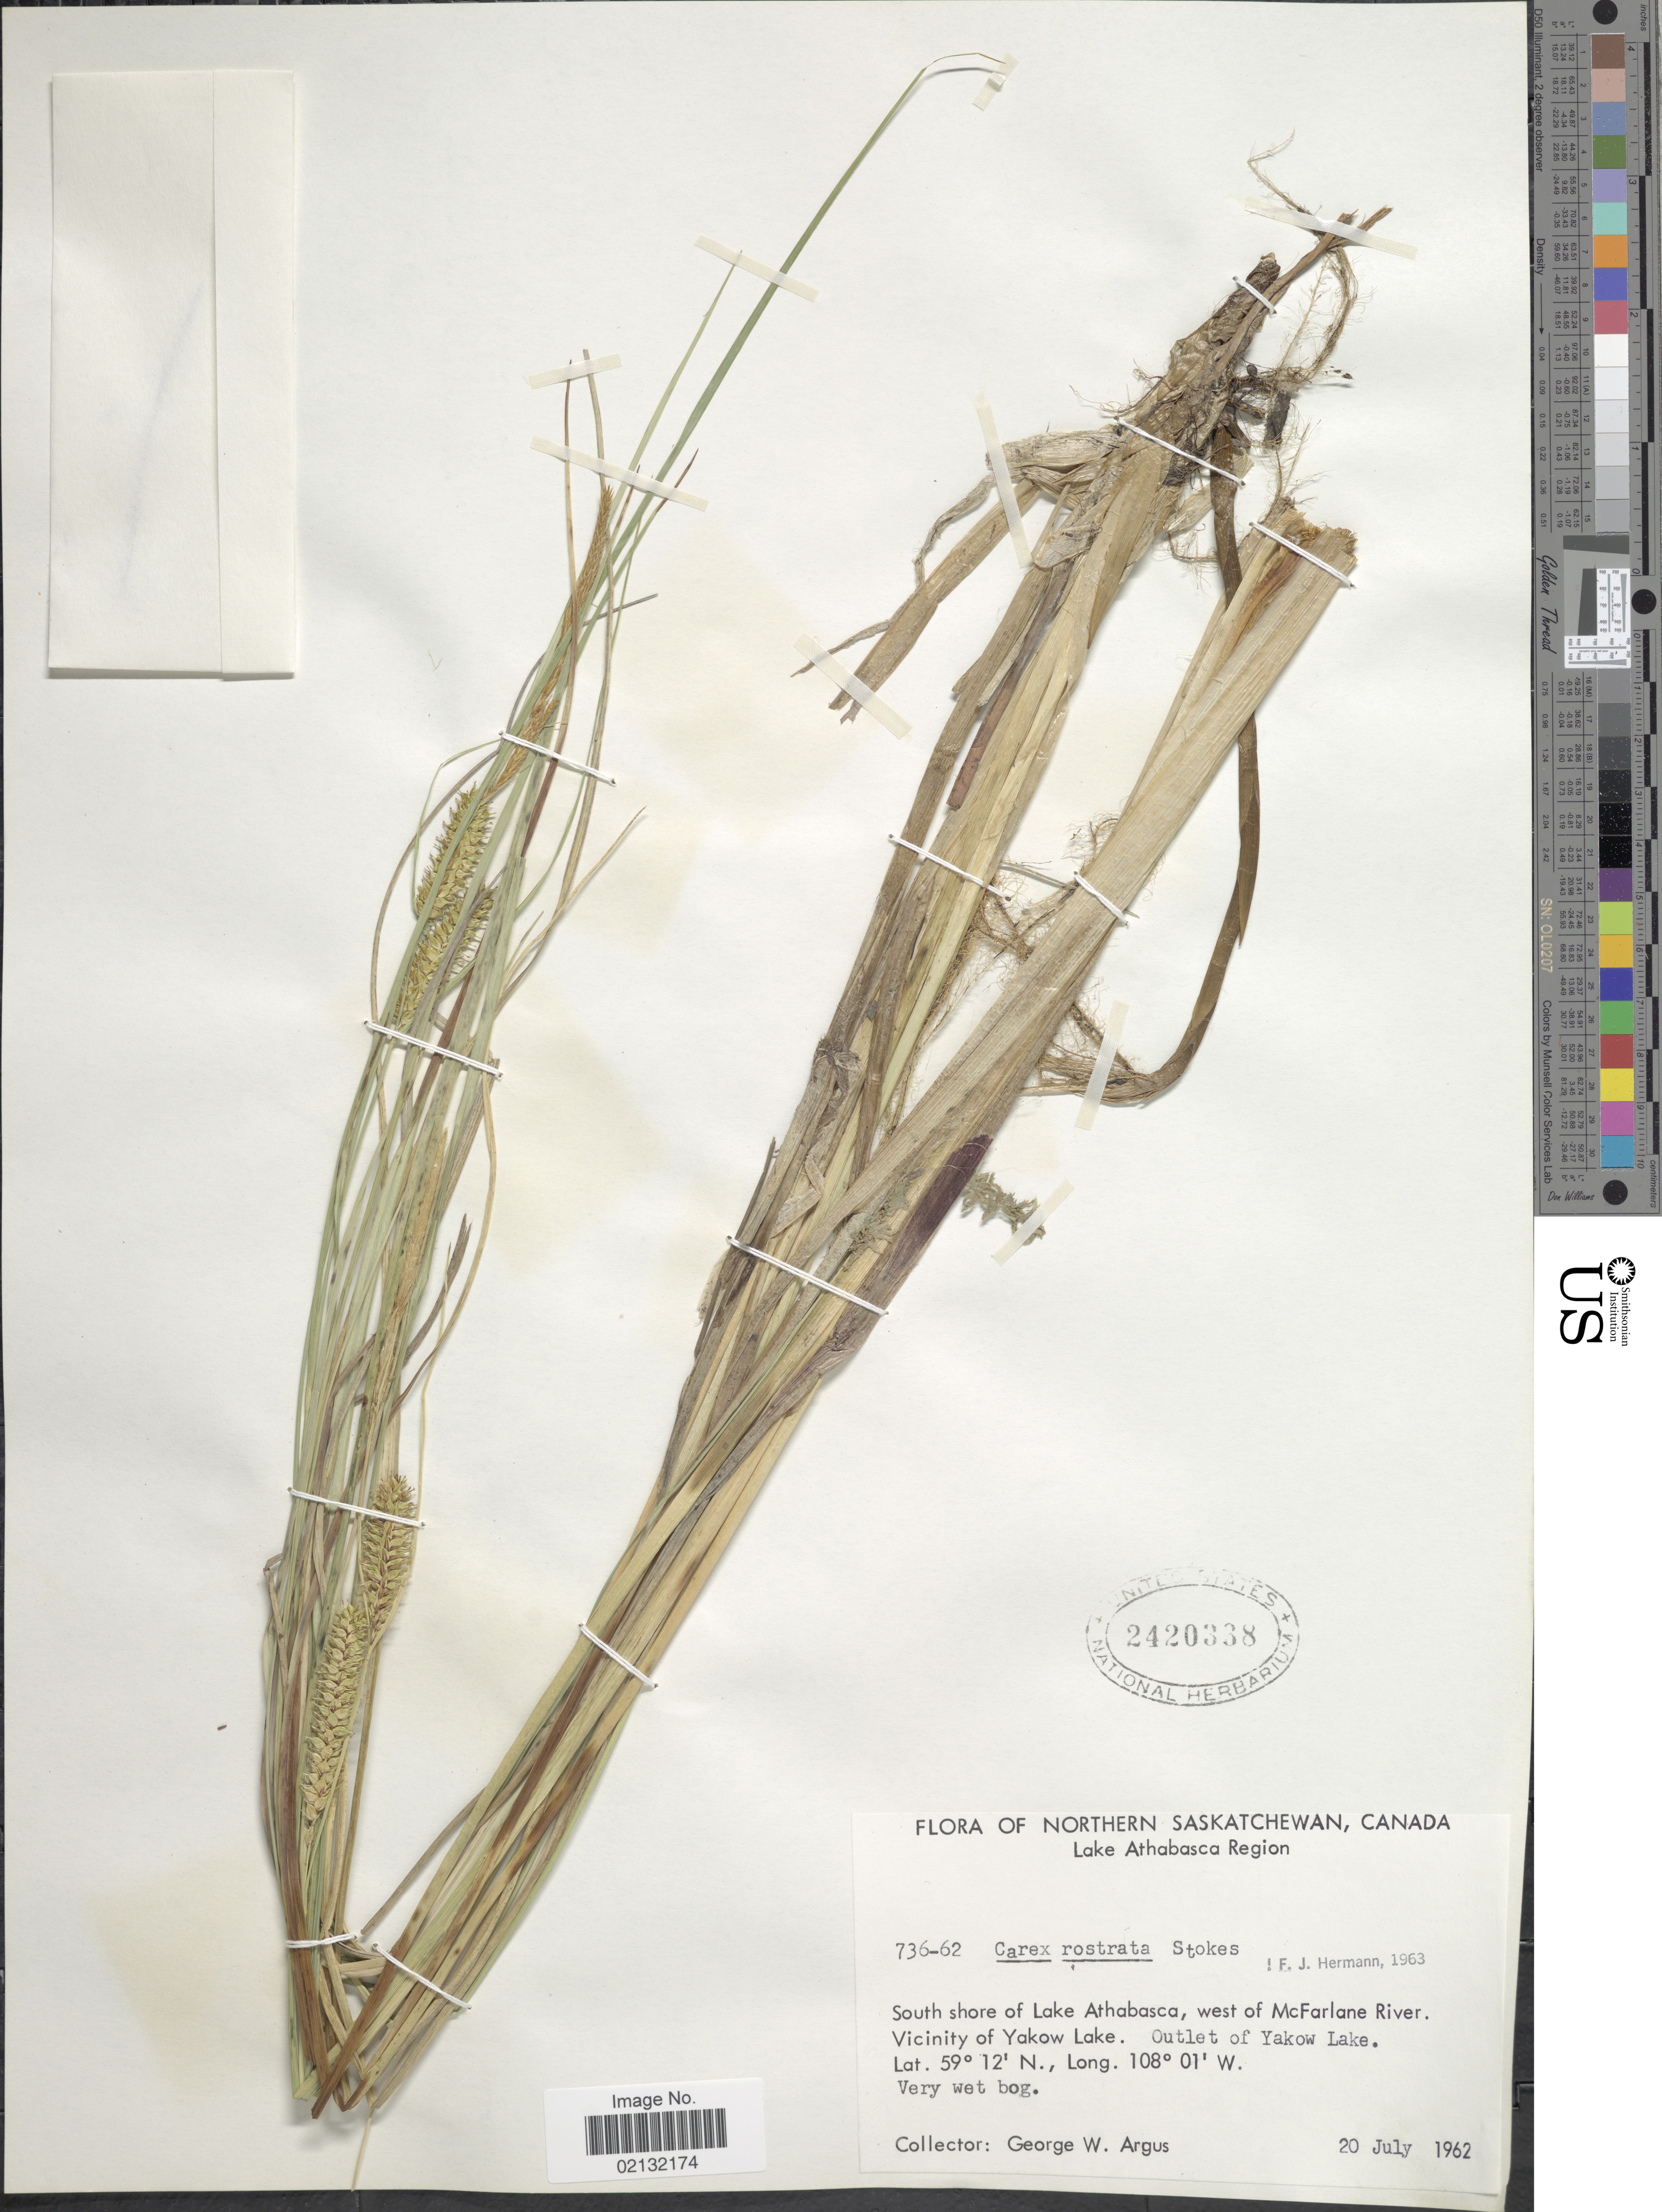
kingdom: Plantae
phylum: Tracheophyta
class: Liliopsida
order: Poales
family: Cyperaceae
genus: Carex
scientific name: Carex rostrata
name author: Stokes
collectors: G. W. Argus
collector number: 736-62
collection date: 1962-07-20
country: Canada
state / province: Saskatchewan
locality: Northern Saskatchewan, Canada Lake Athabasca Region. South shore of Lake Athabasca, west of McFarlane River, Vicinity of Yakow Lake, Outlet of Yakow Lake.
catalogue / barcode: US 2420338